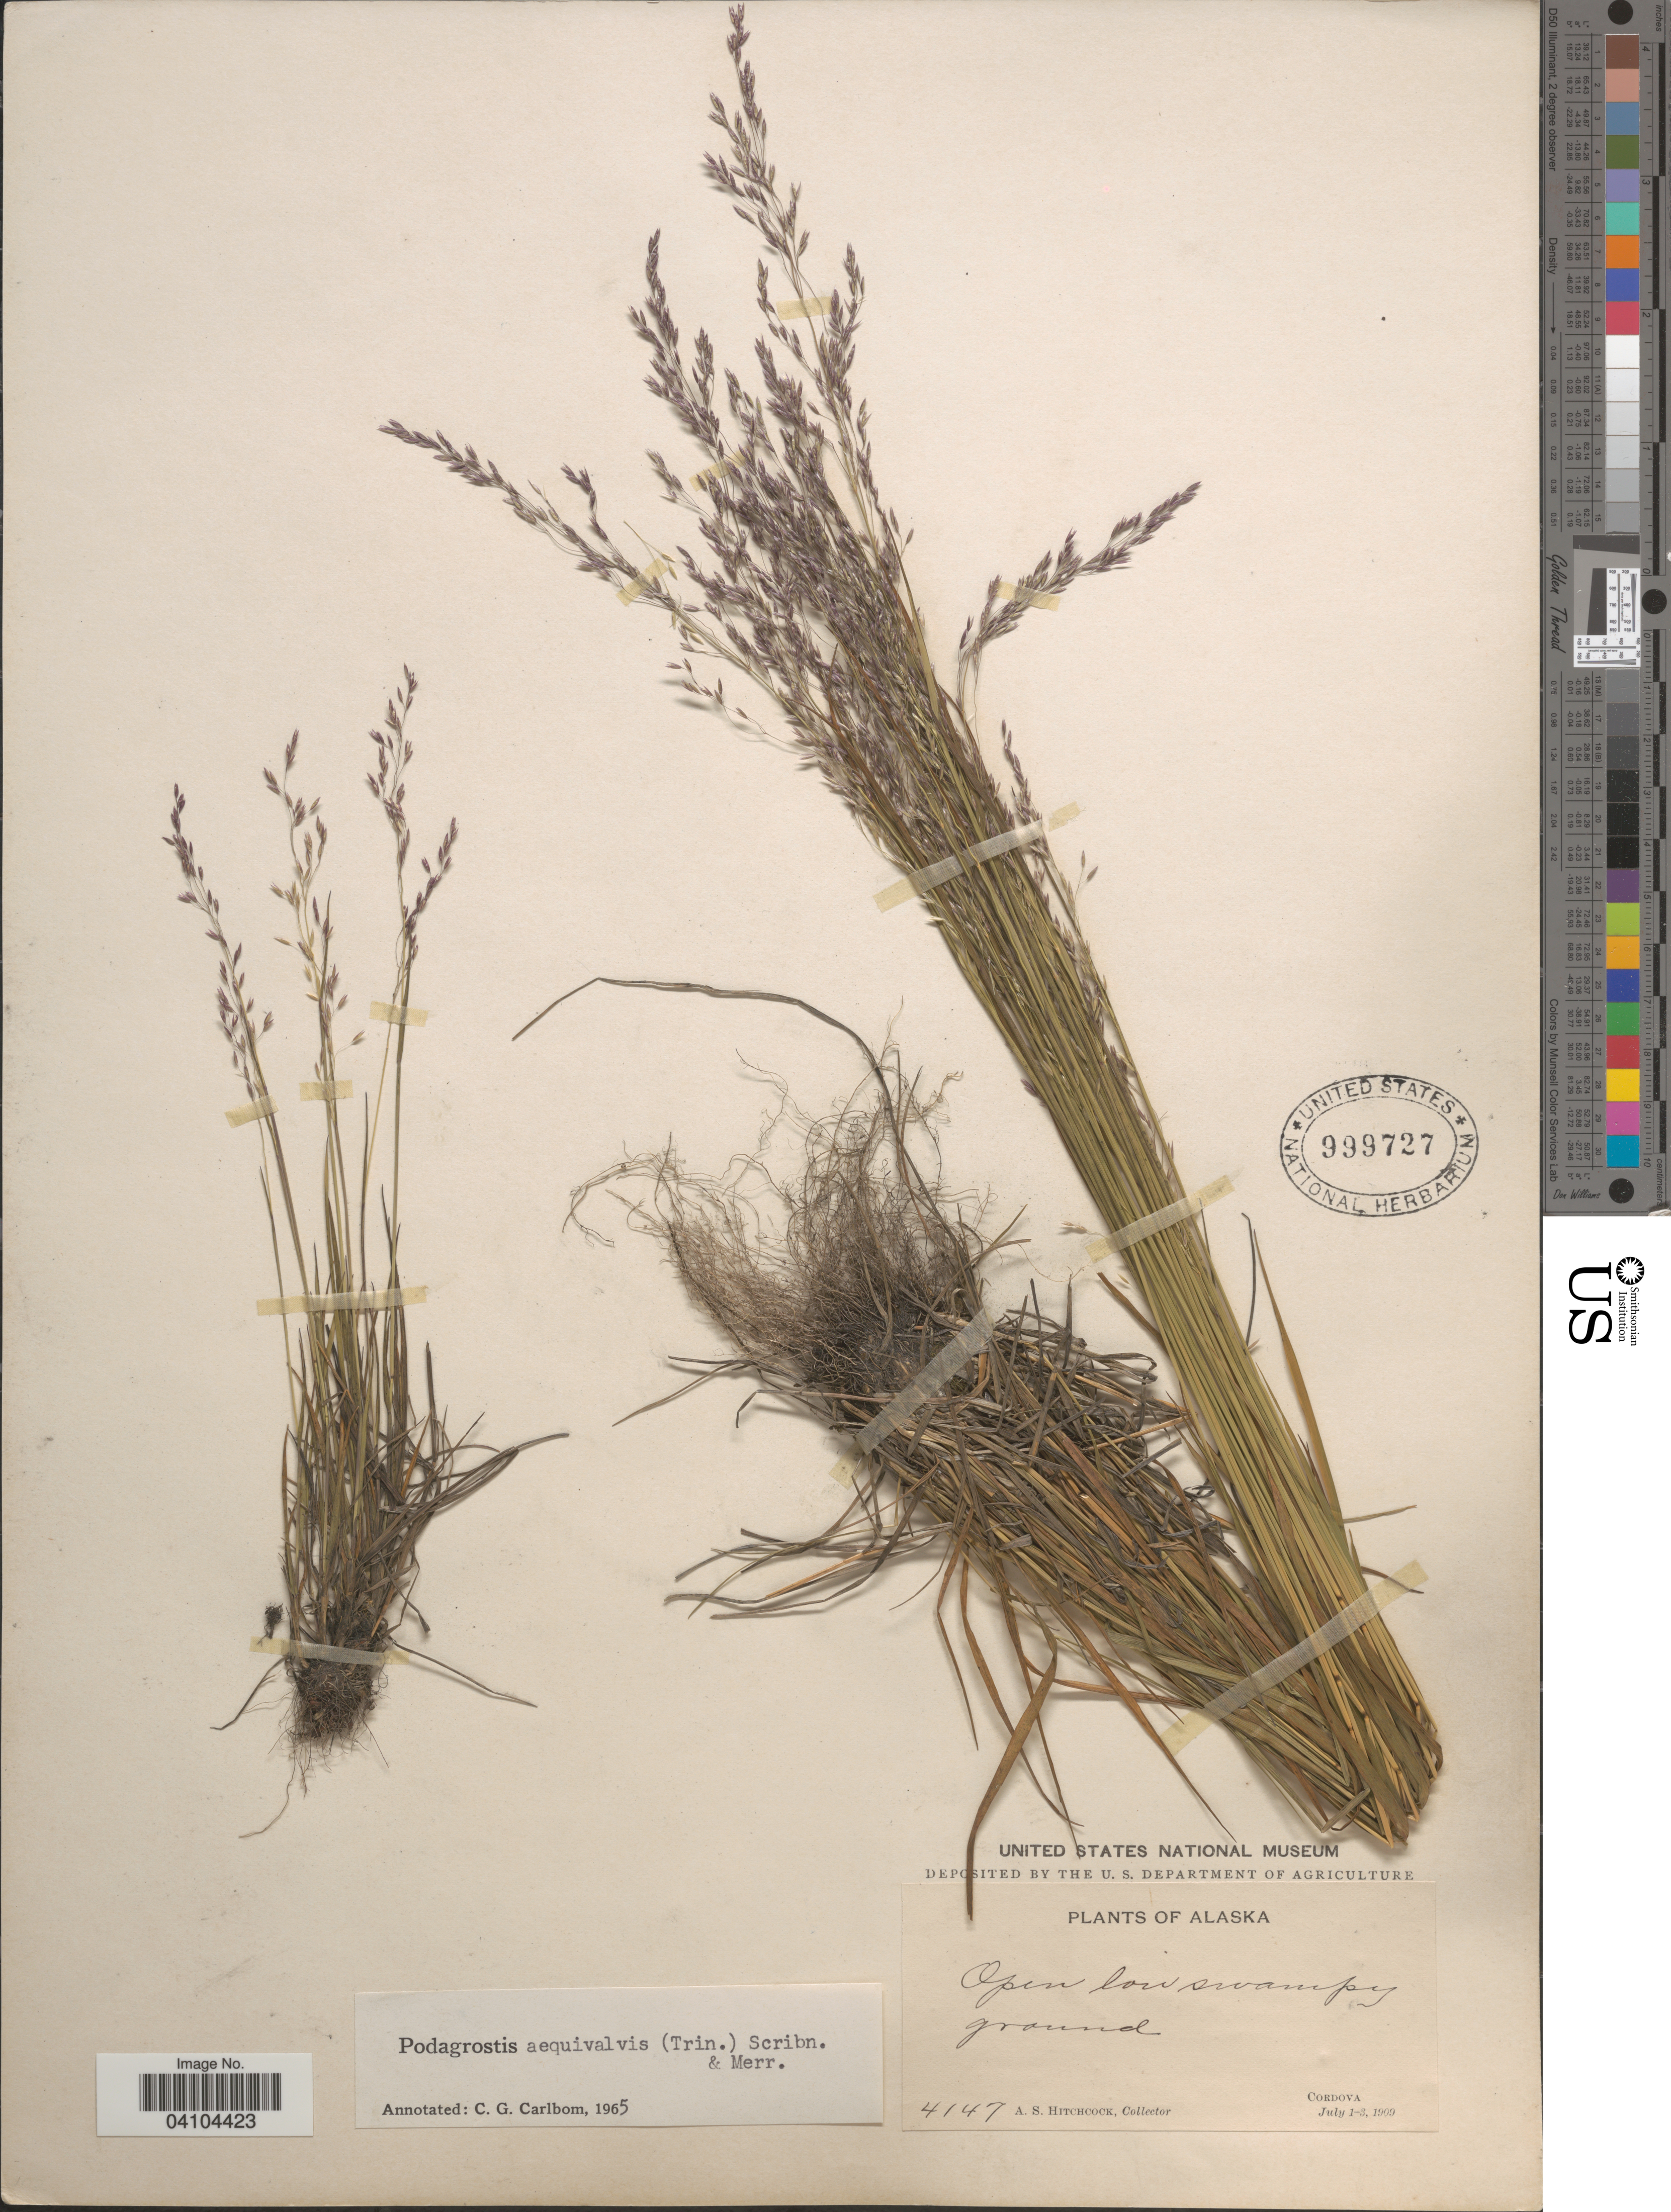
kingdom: Plantae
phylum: Tracheophyta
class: Liliopsida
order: Poales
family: Poaceae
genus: Podagrostis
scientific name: Podagrostis aequivalvis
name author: (Trin.) Scribn. & Merr.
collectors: A. S. Hitchcock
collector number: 4147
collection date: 1909-07-01/1909-07-03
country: United States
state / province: Alaska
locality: Cordova.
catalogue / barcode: US 999727